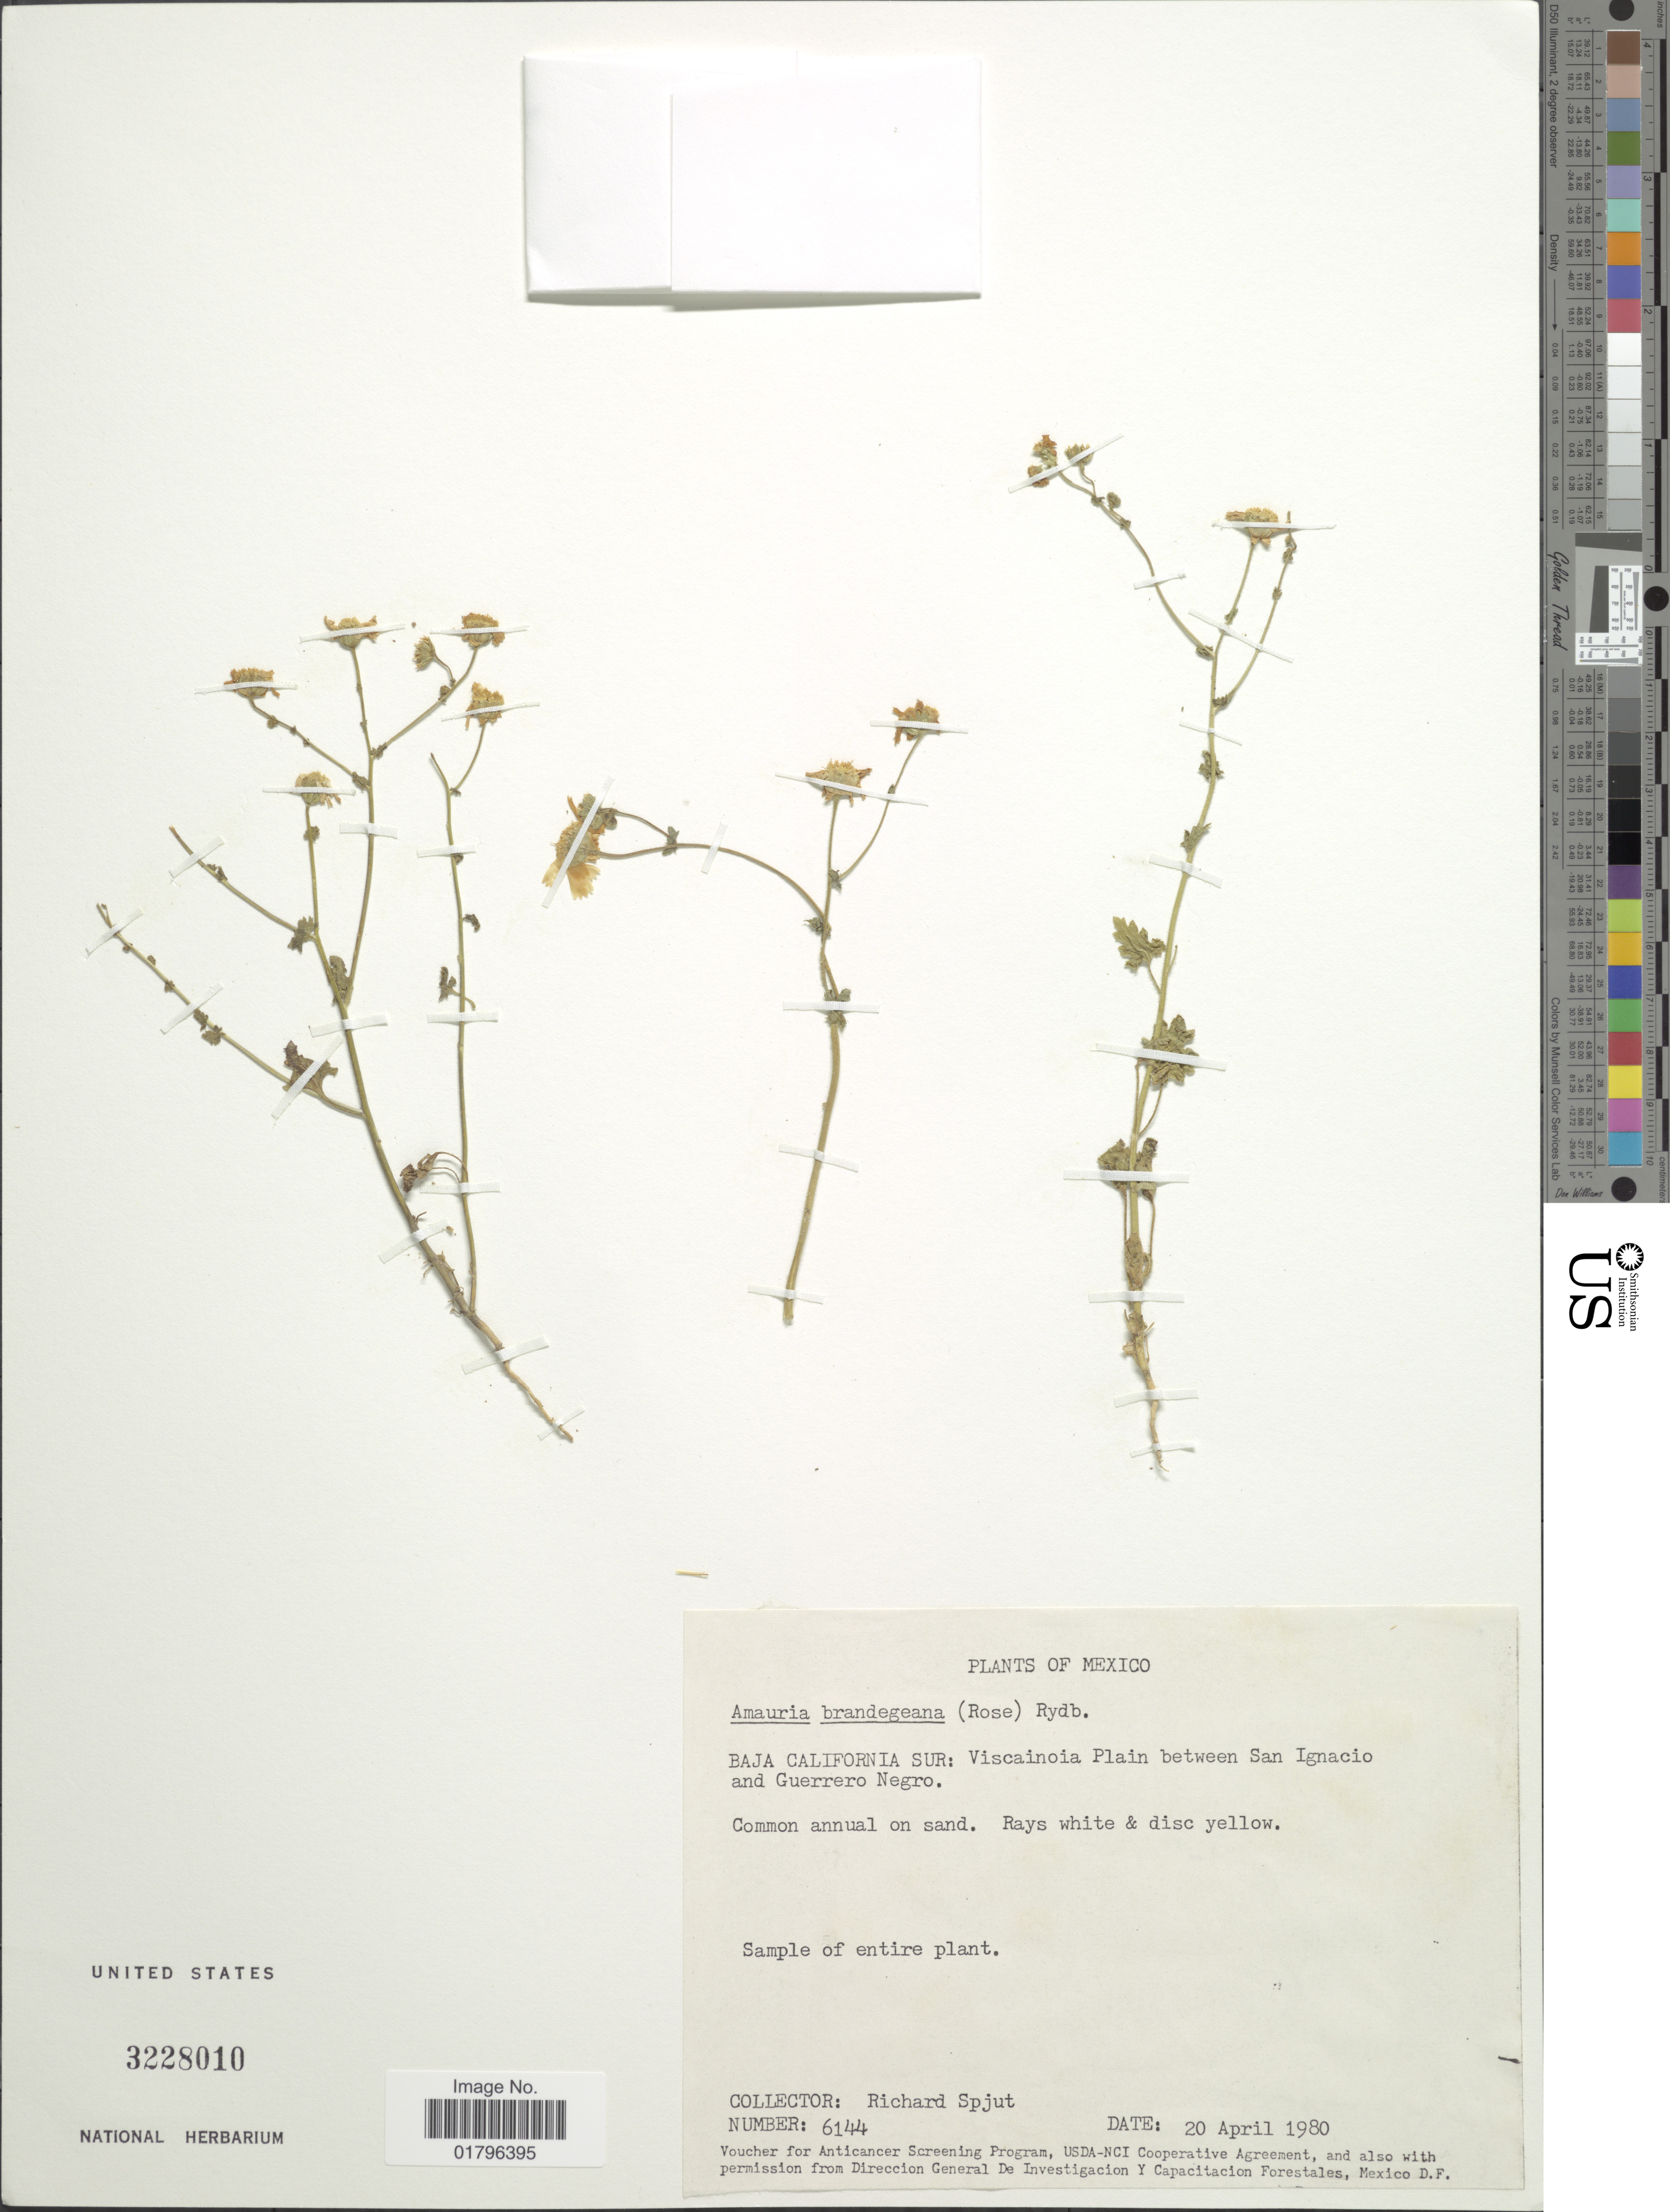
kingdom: Plantae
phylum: Tracheophyta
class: Magnoliopsida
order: Asterales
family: Asteraceae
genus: Perityle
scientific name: Perityle brandegeana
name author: Rose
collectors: R. Spjut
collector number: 6144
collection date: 1980-04-20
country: Mexico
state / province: Baja California Sur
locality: Viscainoia Plain between San Ignacio and Guerrero Negro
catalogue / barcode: US 3228010